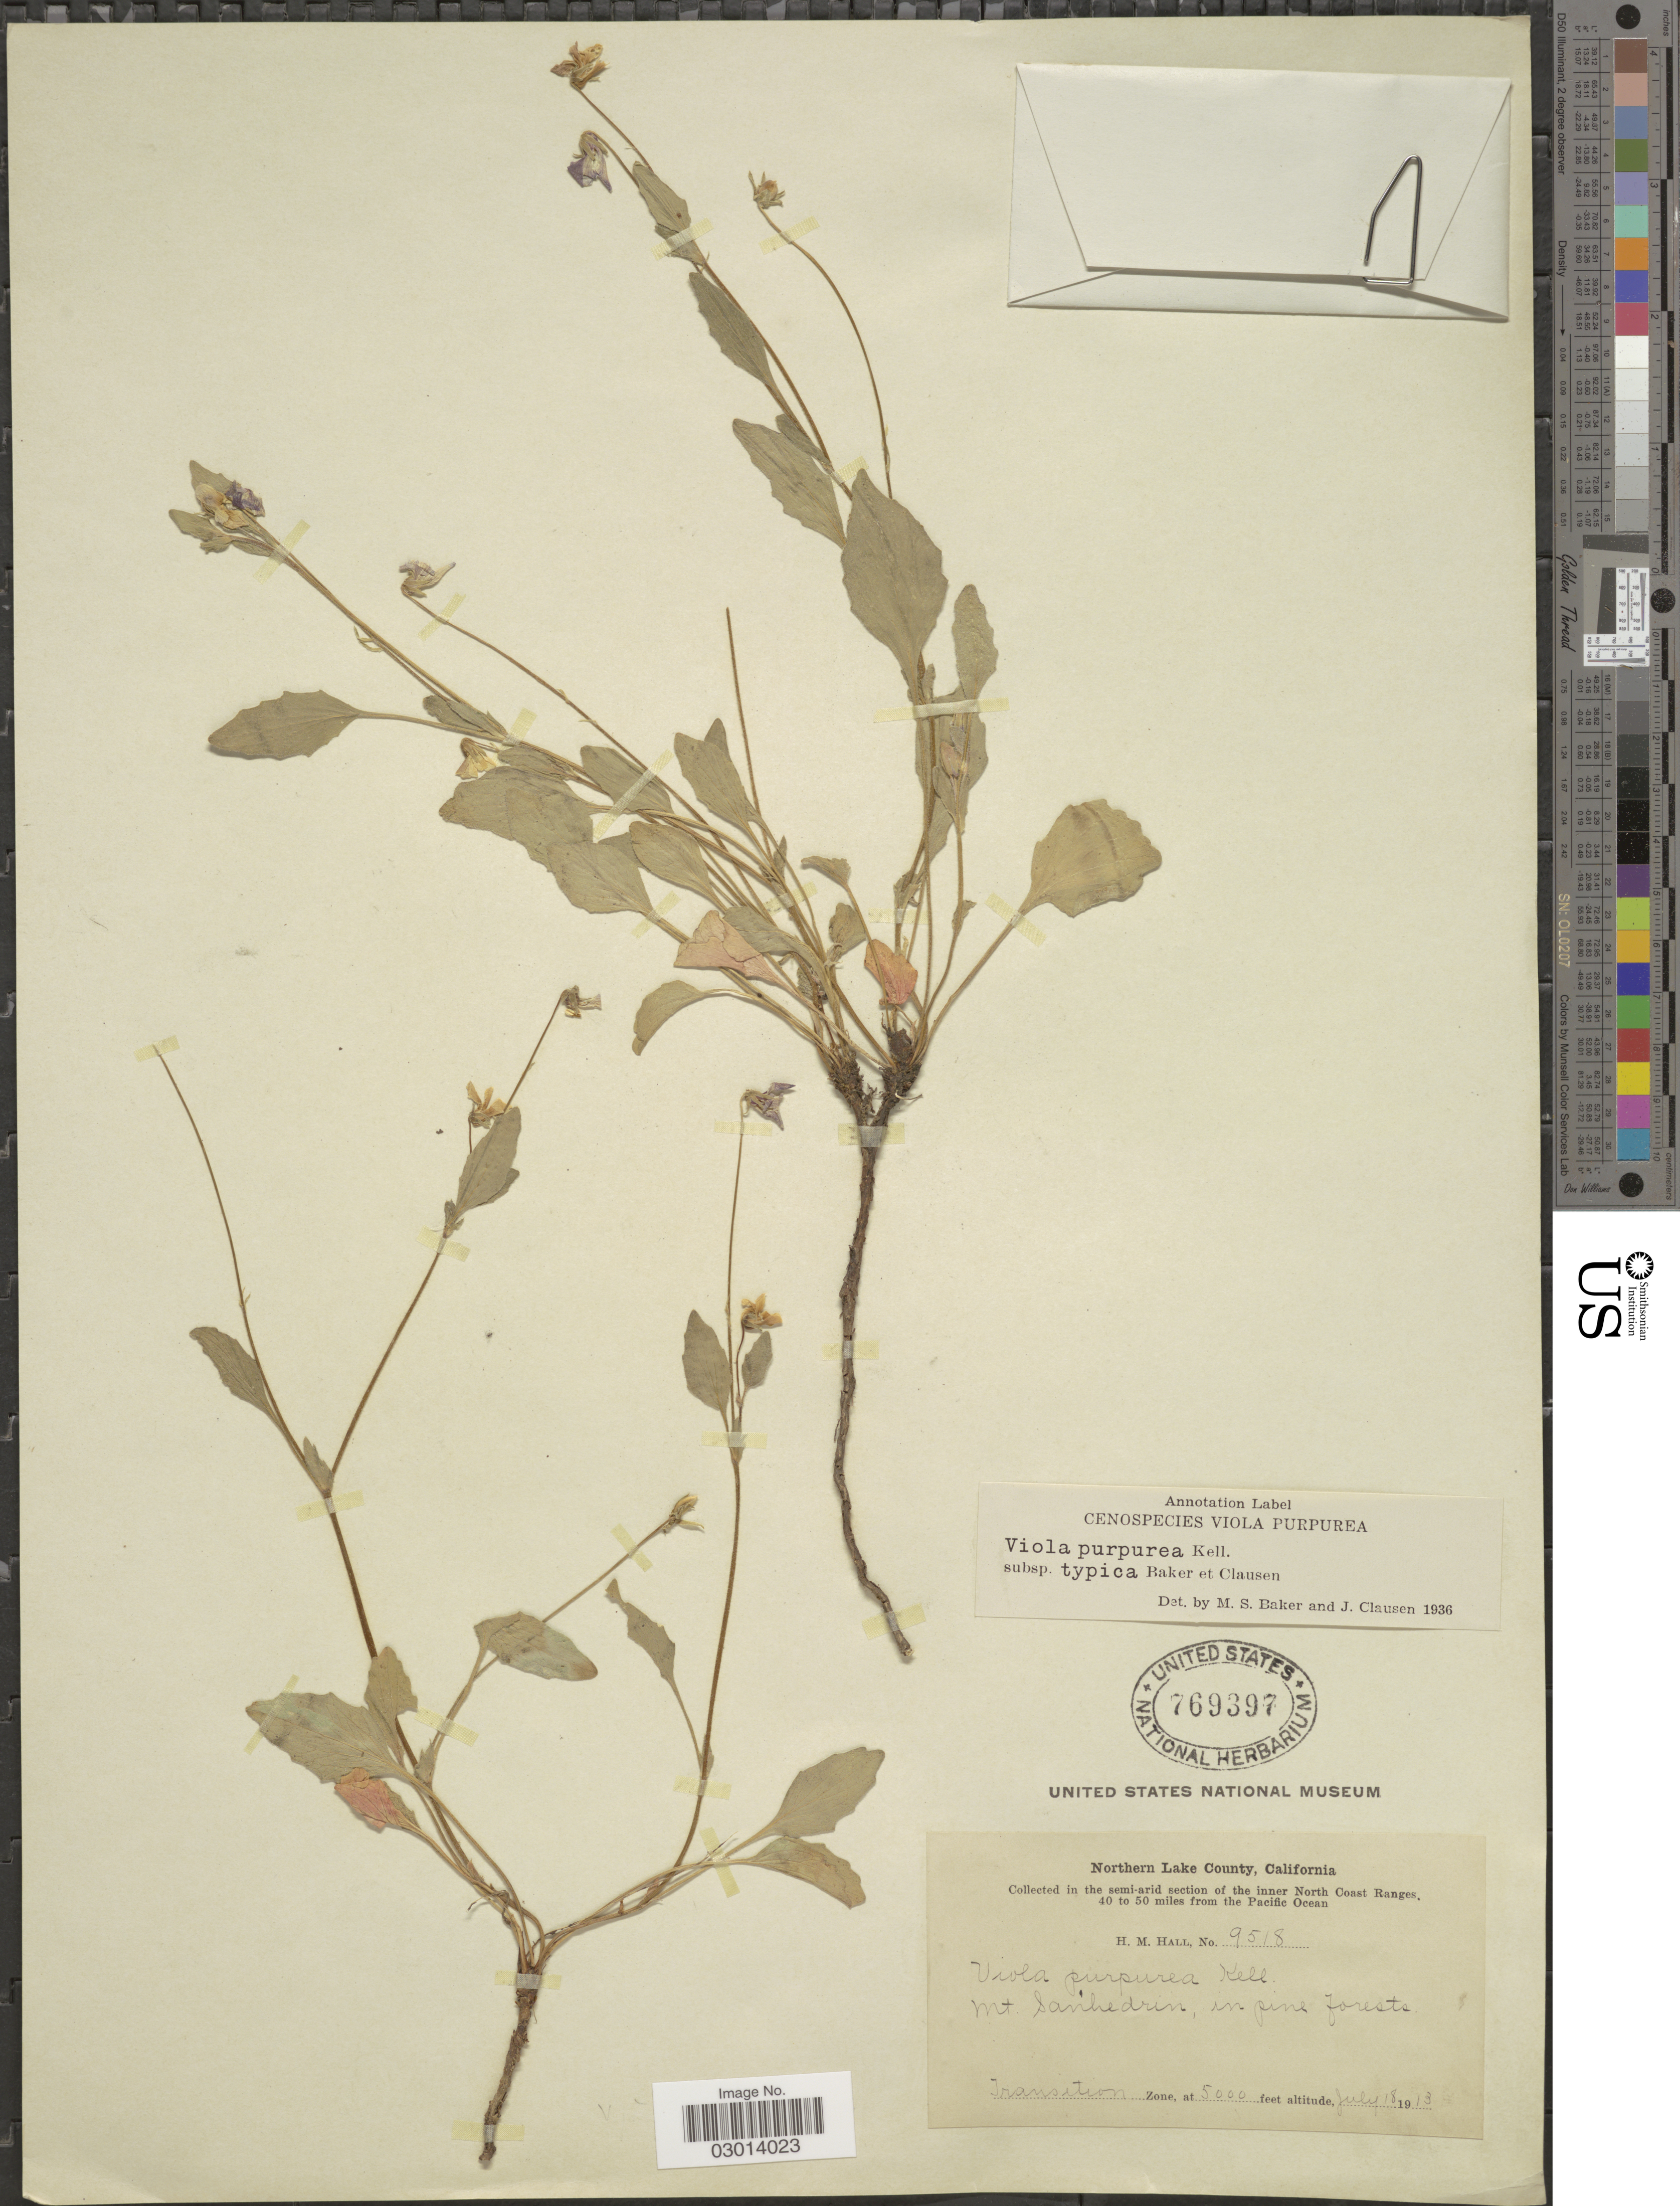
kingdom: Plantae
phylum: Tracheophyta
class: Magnoliopsida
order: Malpighiales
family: Violaceae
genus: Viola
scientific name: Viola purpurea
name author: Kellogg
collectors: H. M. Hall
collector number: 9518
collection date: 1913-07-18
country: United States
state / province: California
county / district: Lake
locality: Northern Lake County. Collected in the semi-arid section of the inner North Coast Ranger, 40 to 50 miles from the Pacific Ocean. Mt. Sanhedrin, in pine forests. Transition Zone.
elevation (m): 1524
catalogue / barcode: US 769397